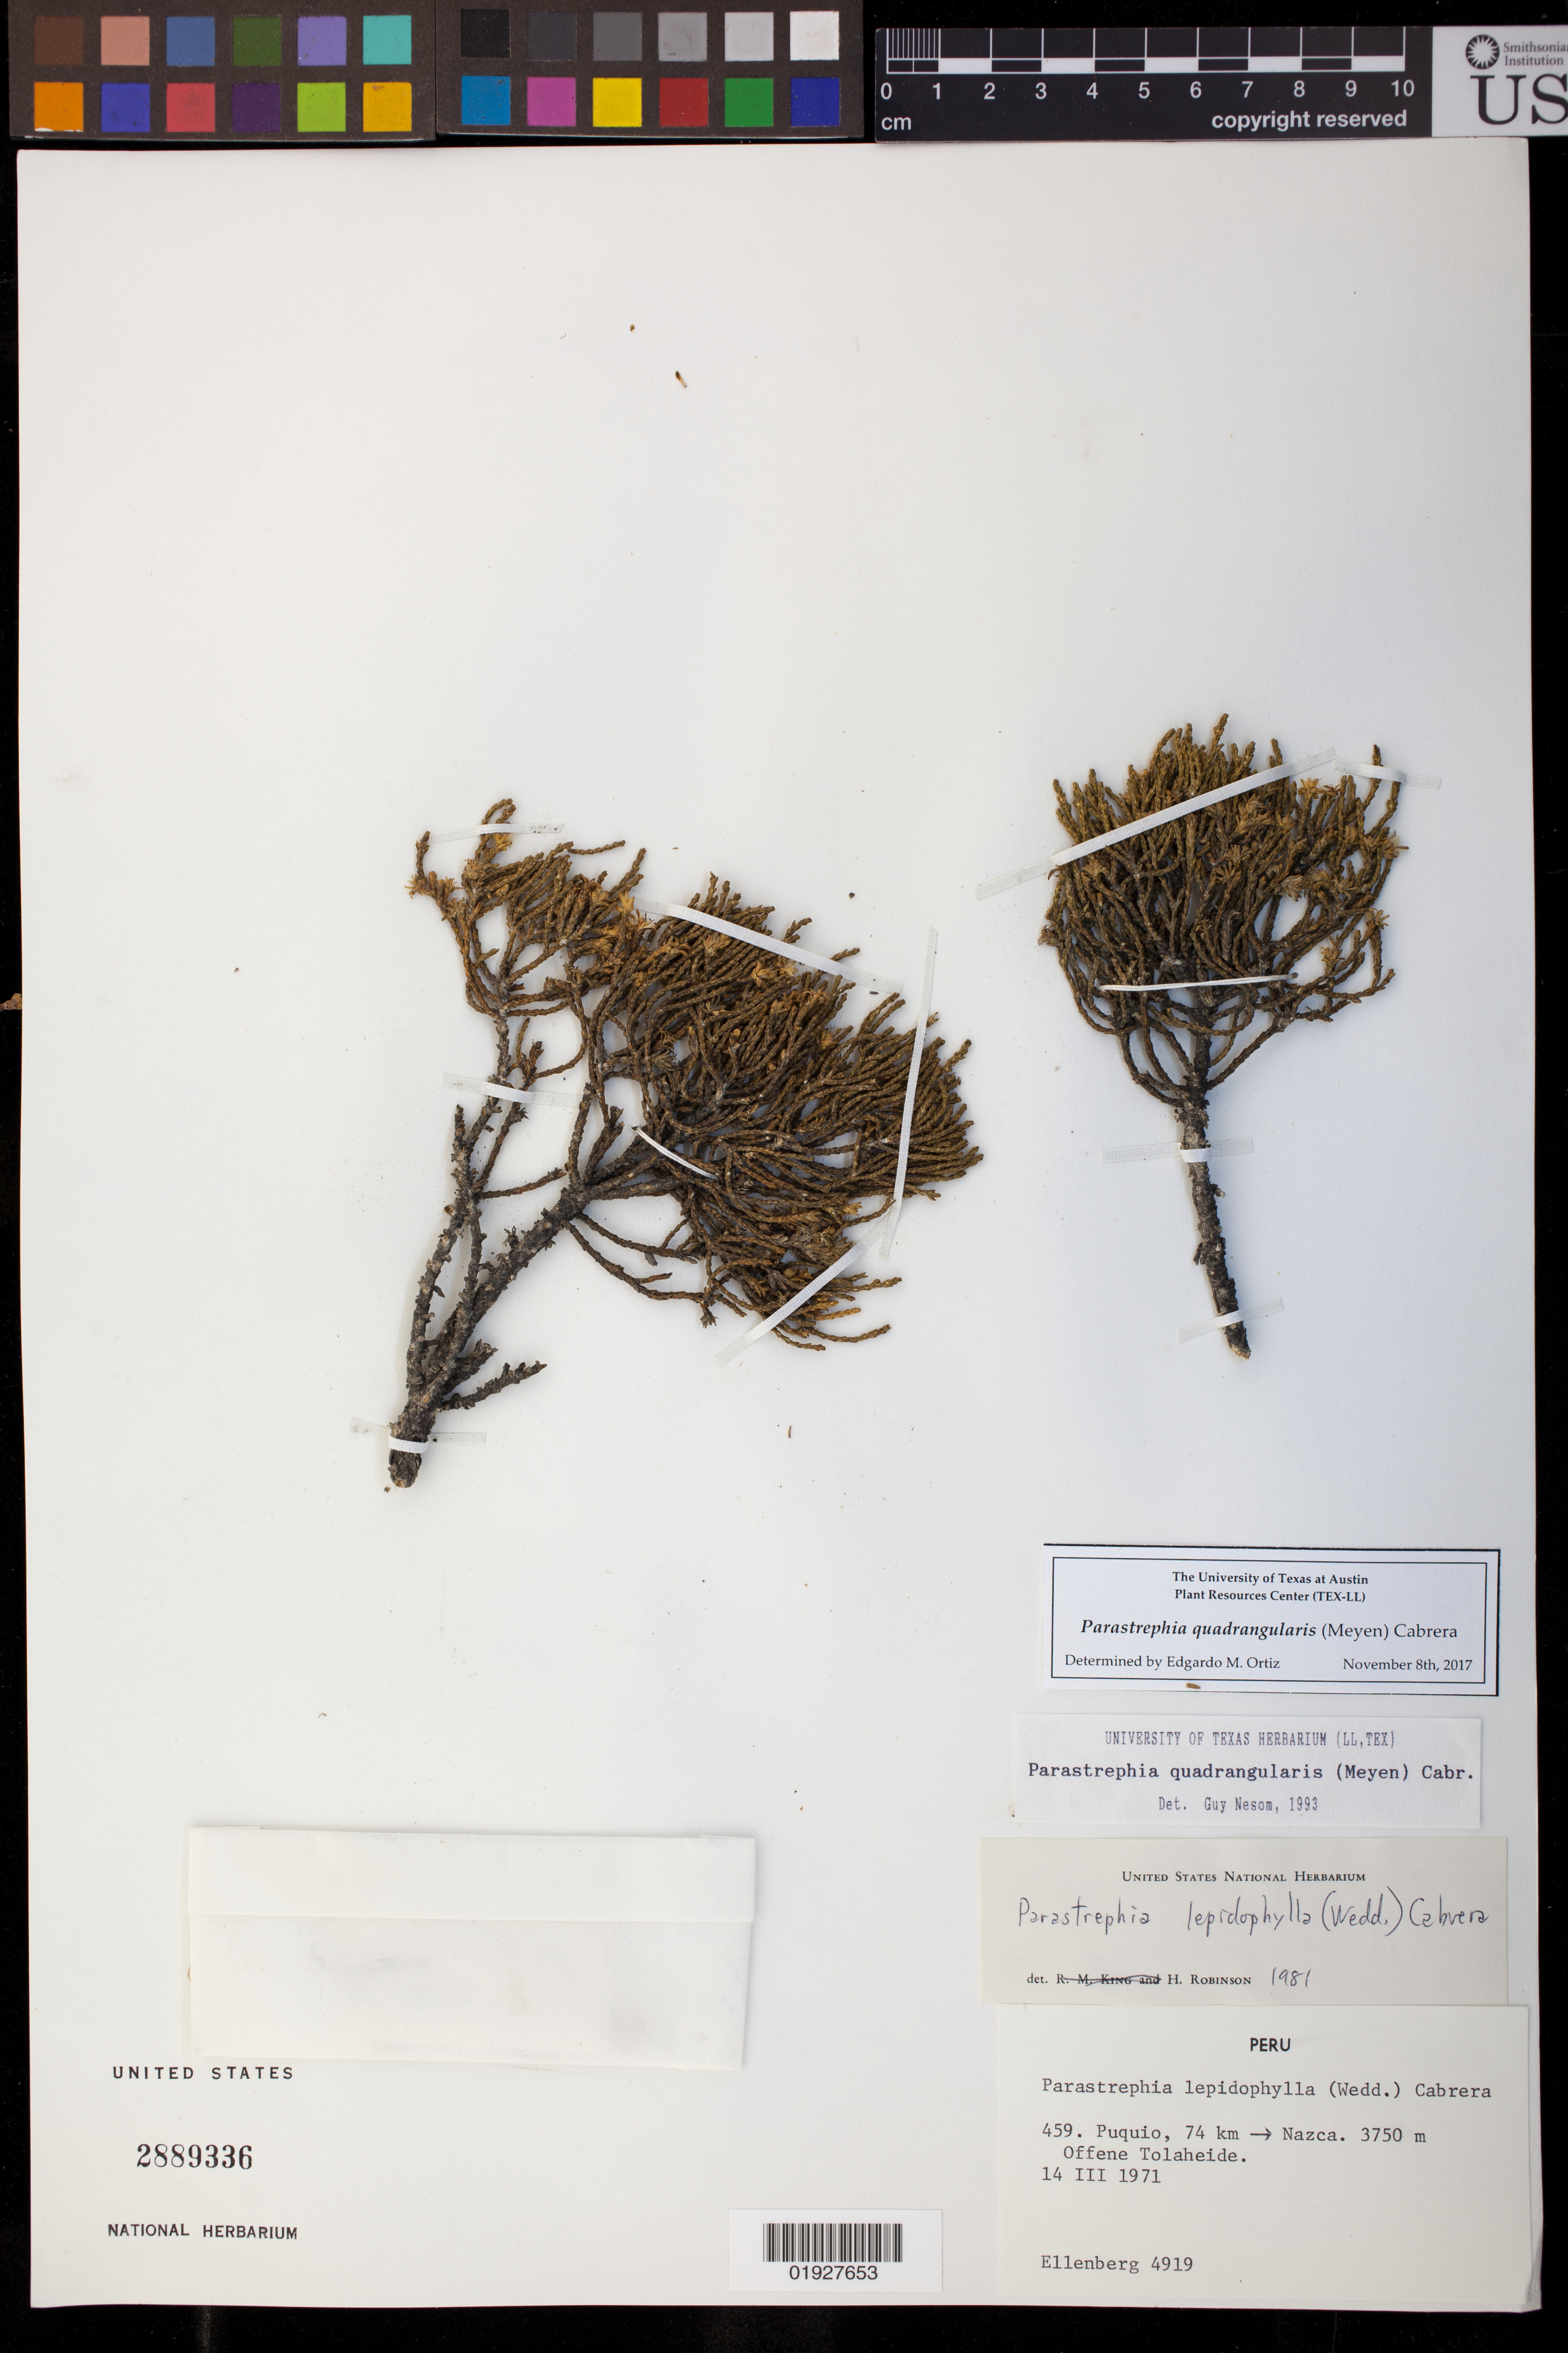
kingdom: Plantae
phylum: Tracheophyta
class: Magnoliopsida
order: Asterales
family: Asteraceae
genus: Parastrephia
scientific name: Parastrephia quadrangularis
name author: (Meyen) Cabrera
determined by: Ortiz, E. M.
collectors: H. Ellenberg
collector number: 4919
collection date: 1971-03-14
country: Peru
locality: Puquio, 74 km Nazca, Offene Tolaheide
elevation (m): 3750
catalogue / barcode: US 2889336